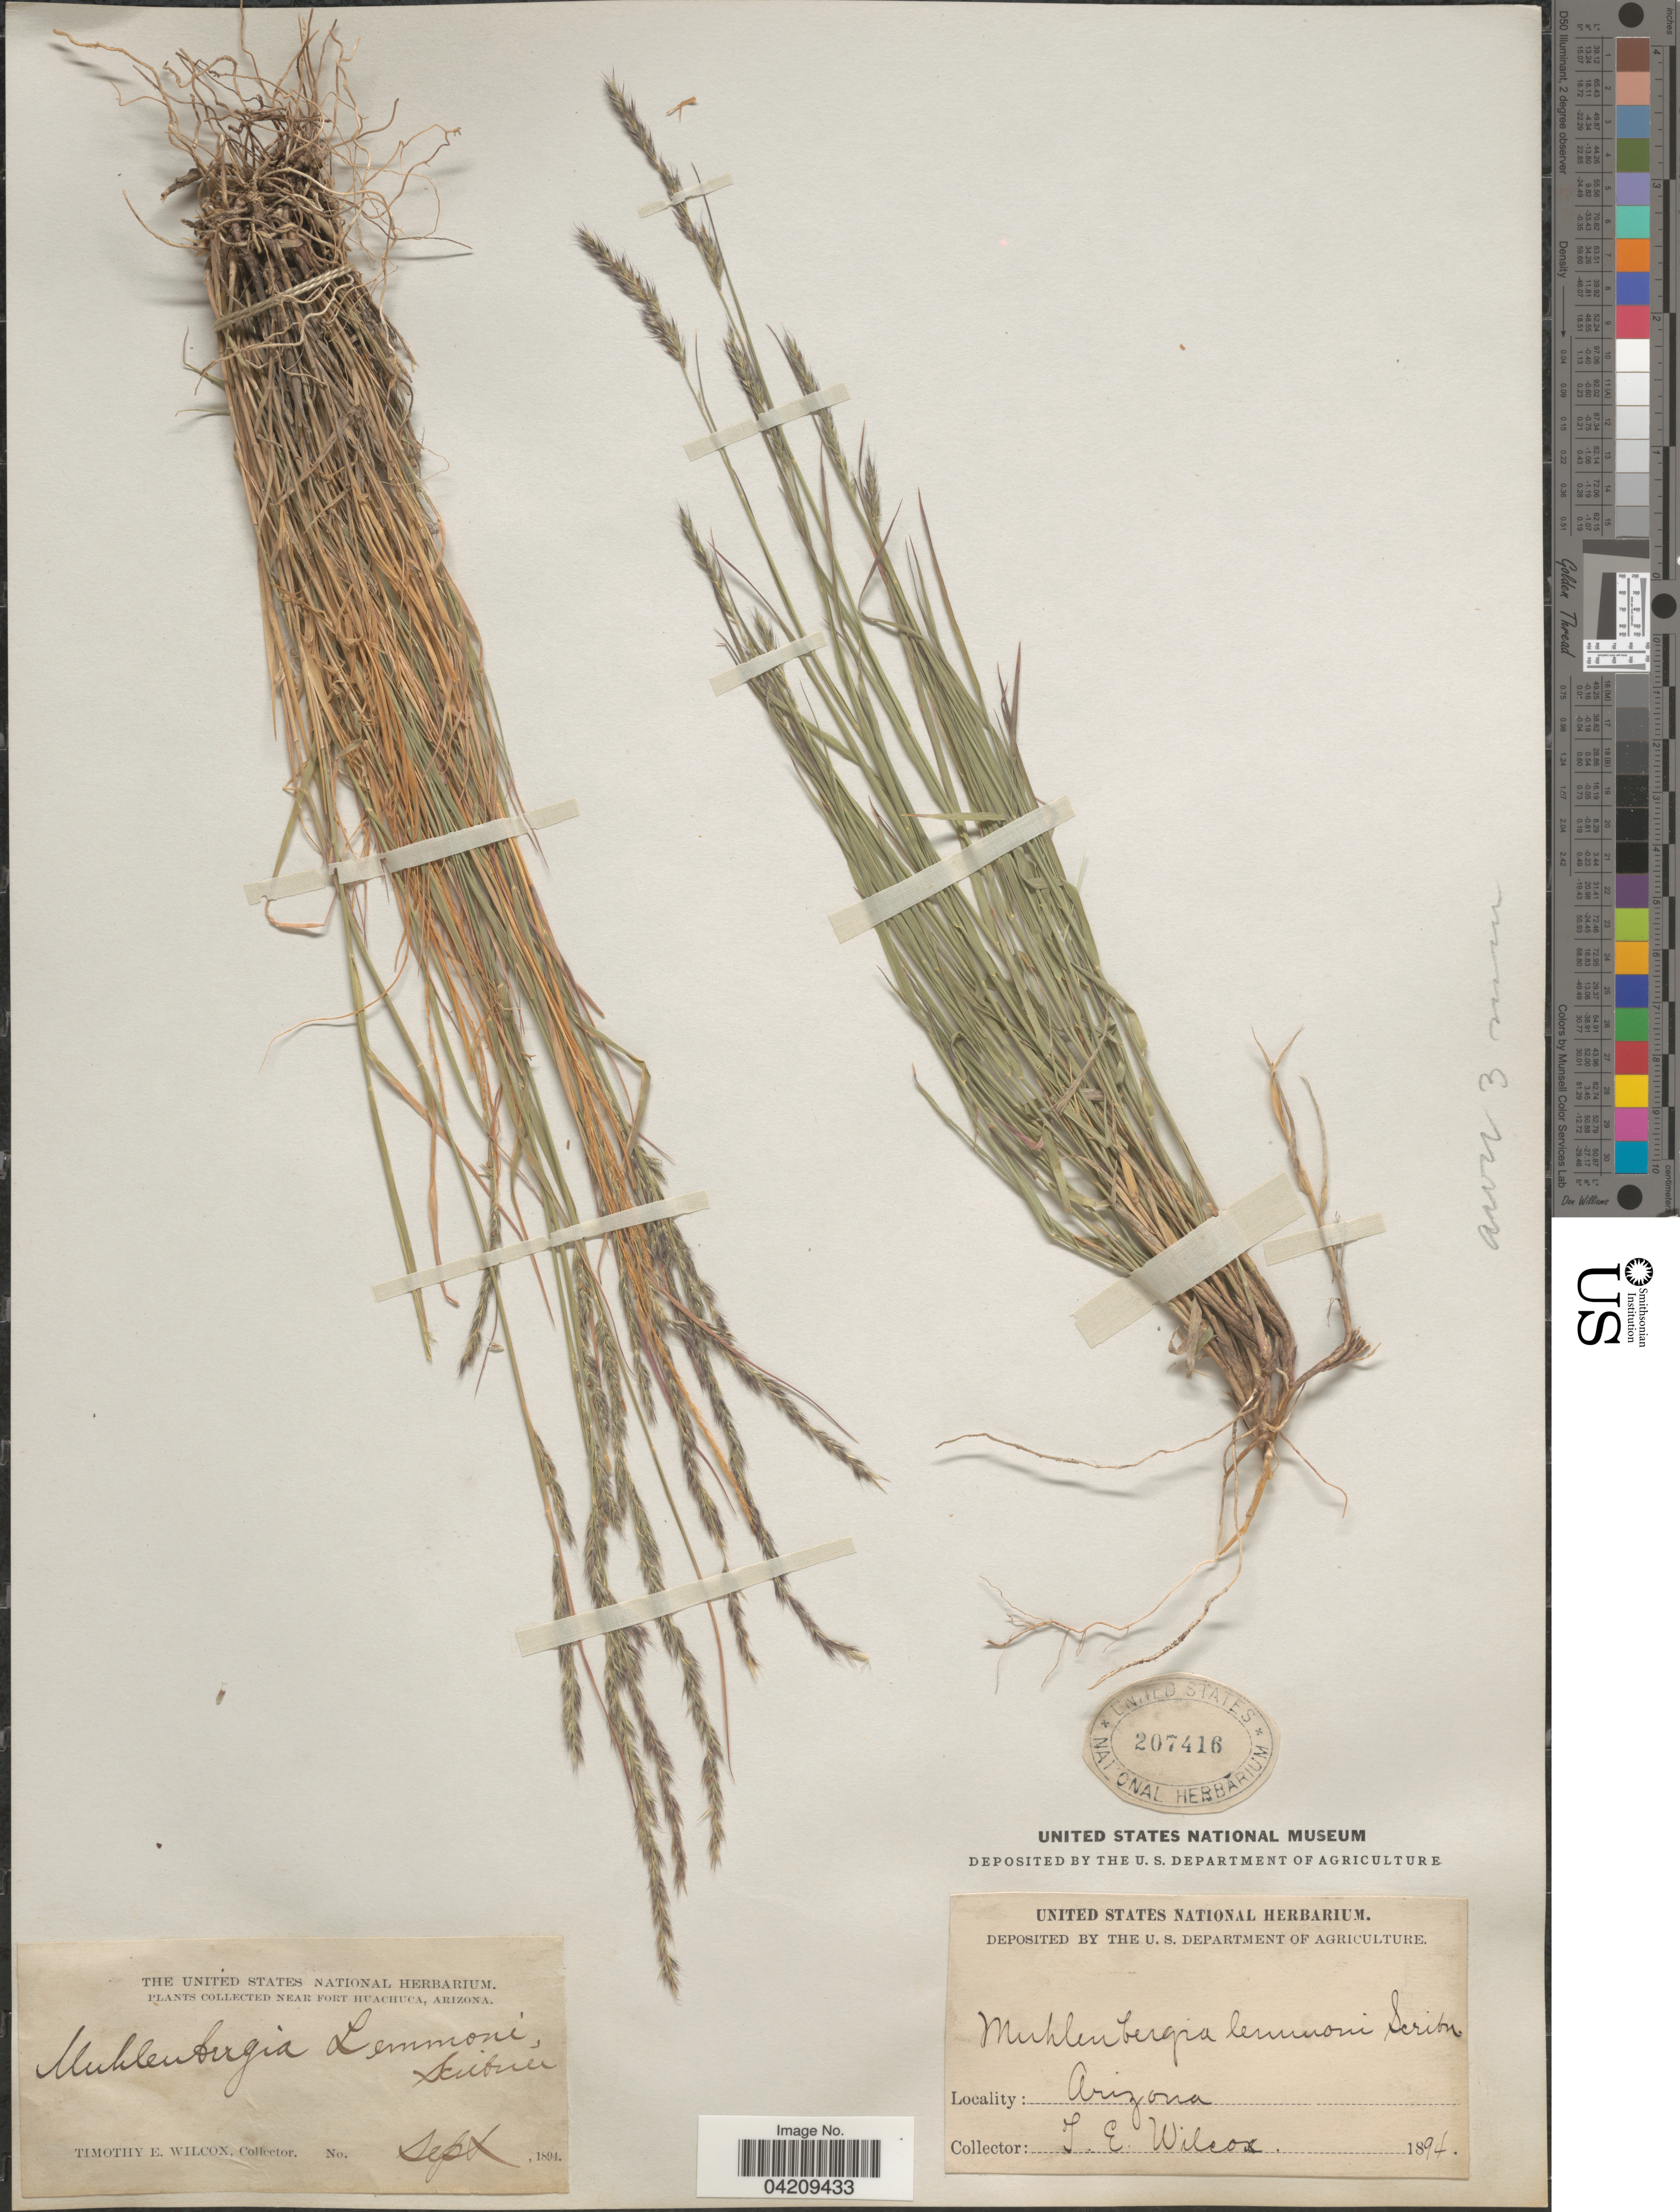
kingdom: Plantae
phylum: Tracheophyta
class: Liliopsida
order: Poales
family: Poaceae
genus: Muhlenbergia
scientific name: Muhlenbergia glauca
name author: (Nees) Mez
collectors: T. E. Wilcox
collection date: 1894-09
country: United States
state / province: Arizona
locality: Near Fort Huachuca.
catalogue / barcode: US 207416